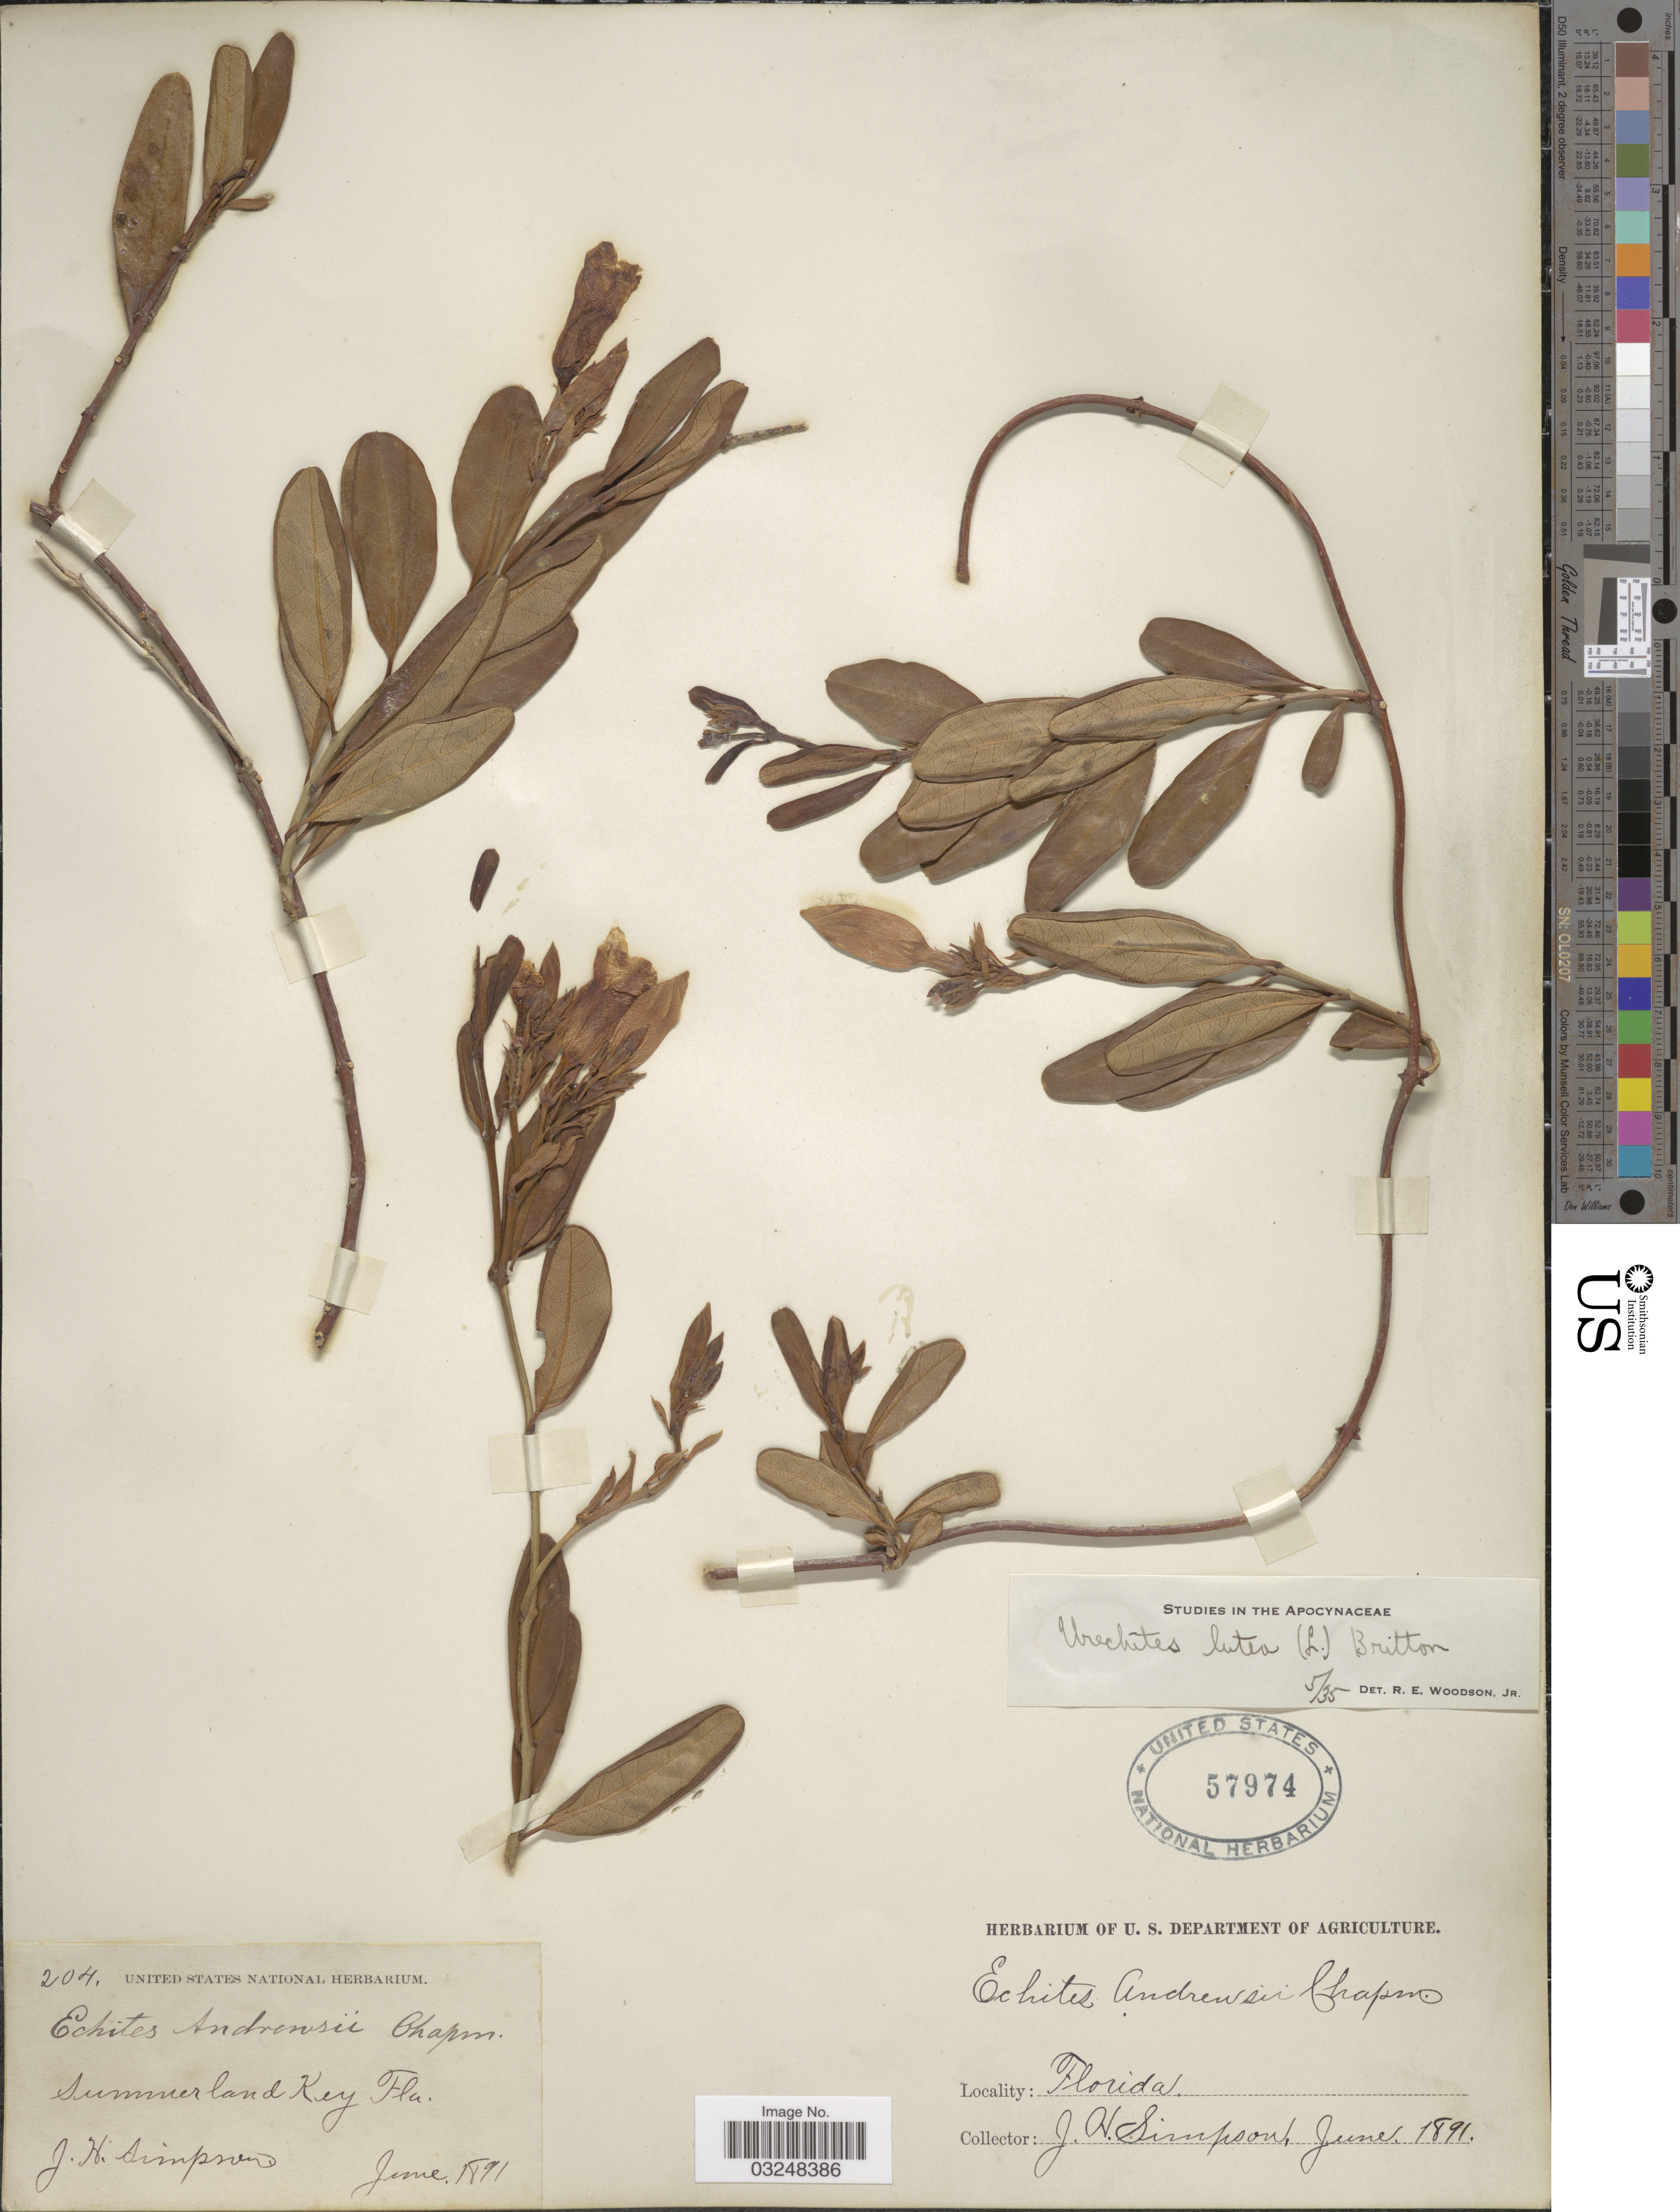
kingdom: Plantae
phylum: Tracheophyta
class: Magnoliopsida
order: Gentianales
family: Apocynaceae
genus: Urechites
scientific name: Urechites lutea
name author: (L.) Britton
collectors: J. H. Simpson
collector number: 204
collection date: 1891-06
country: United States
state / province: Florida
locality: Summerland Key. Fla.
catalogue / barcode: US 57974